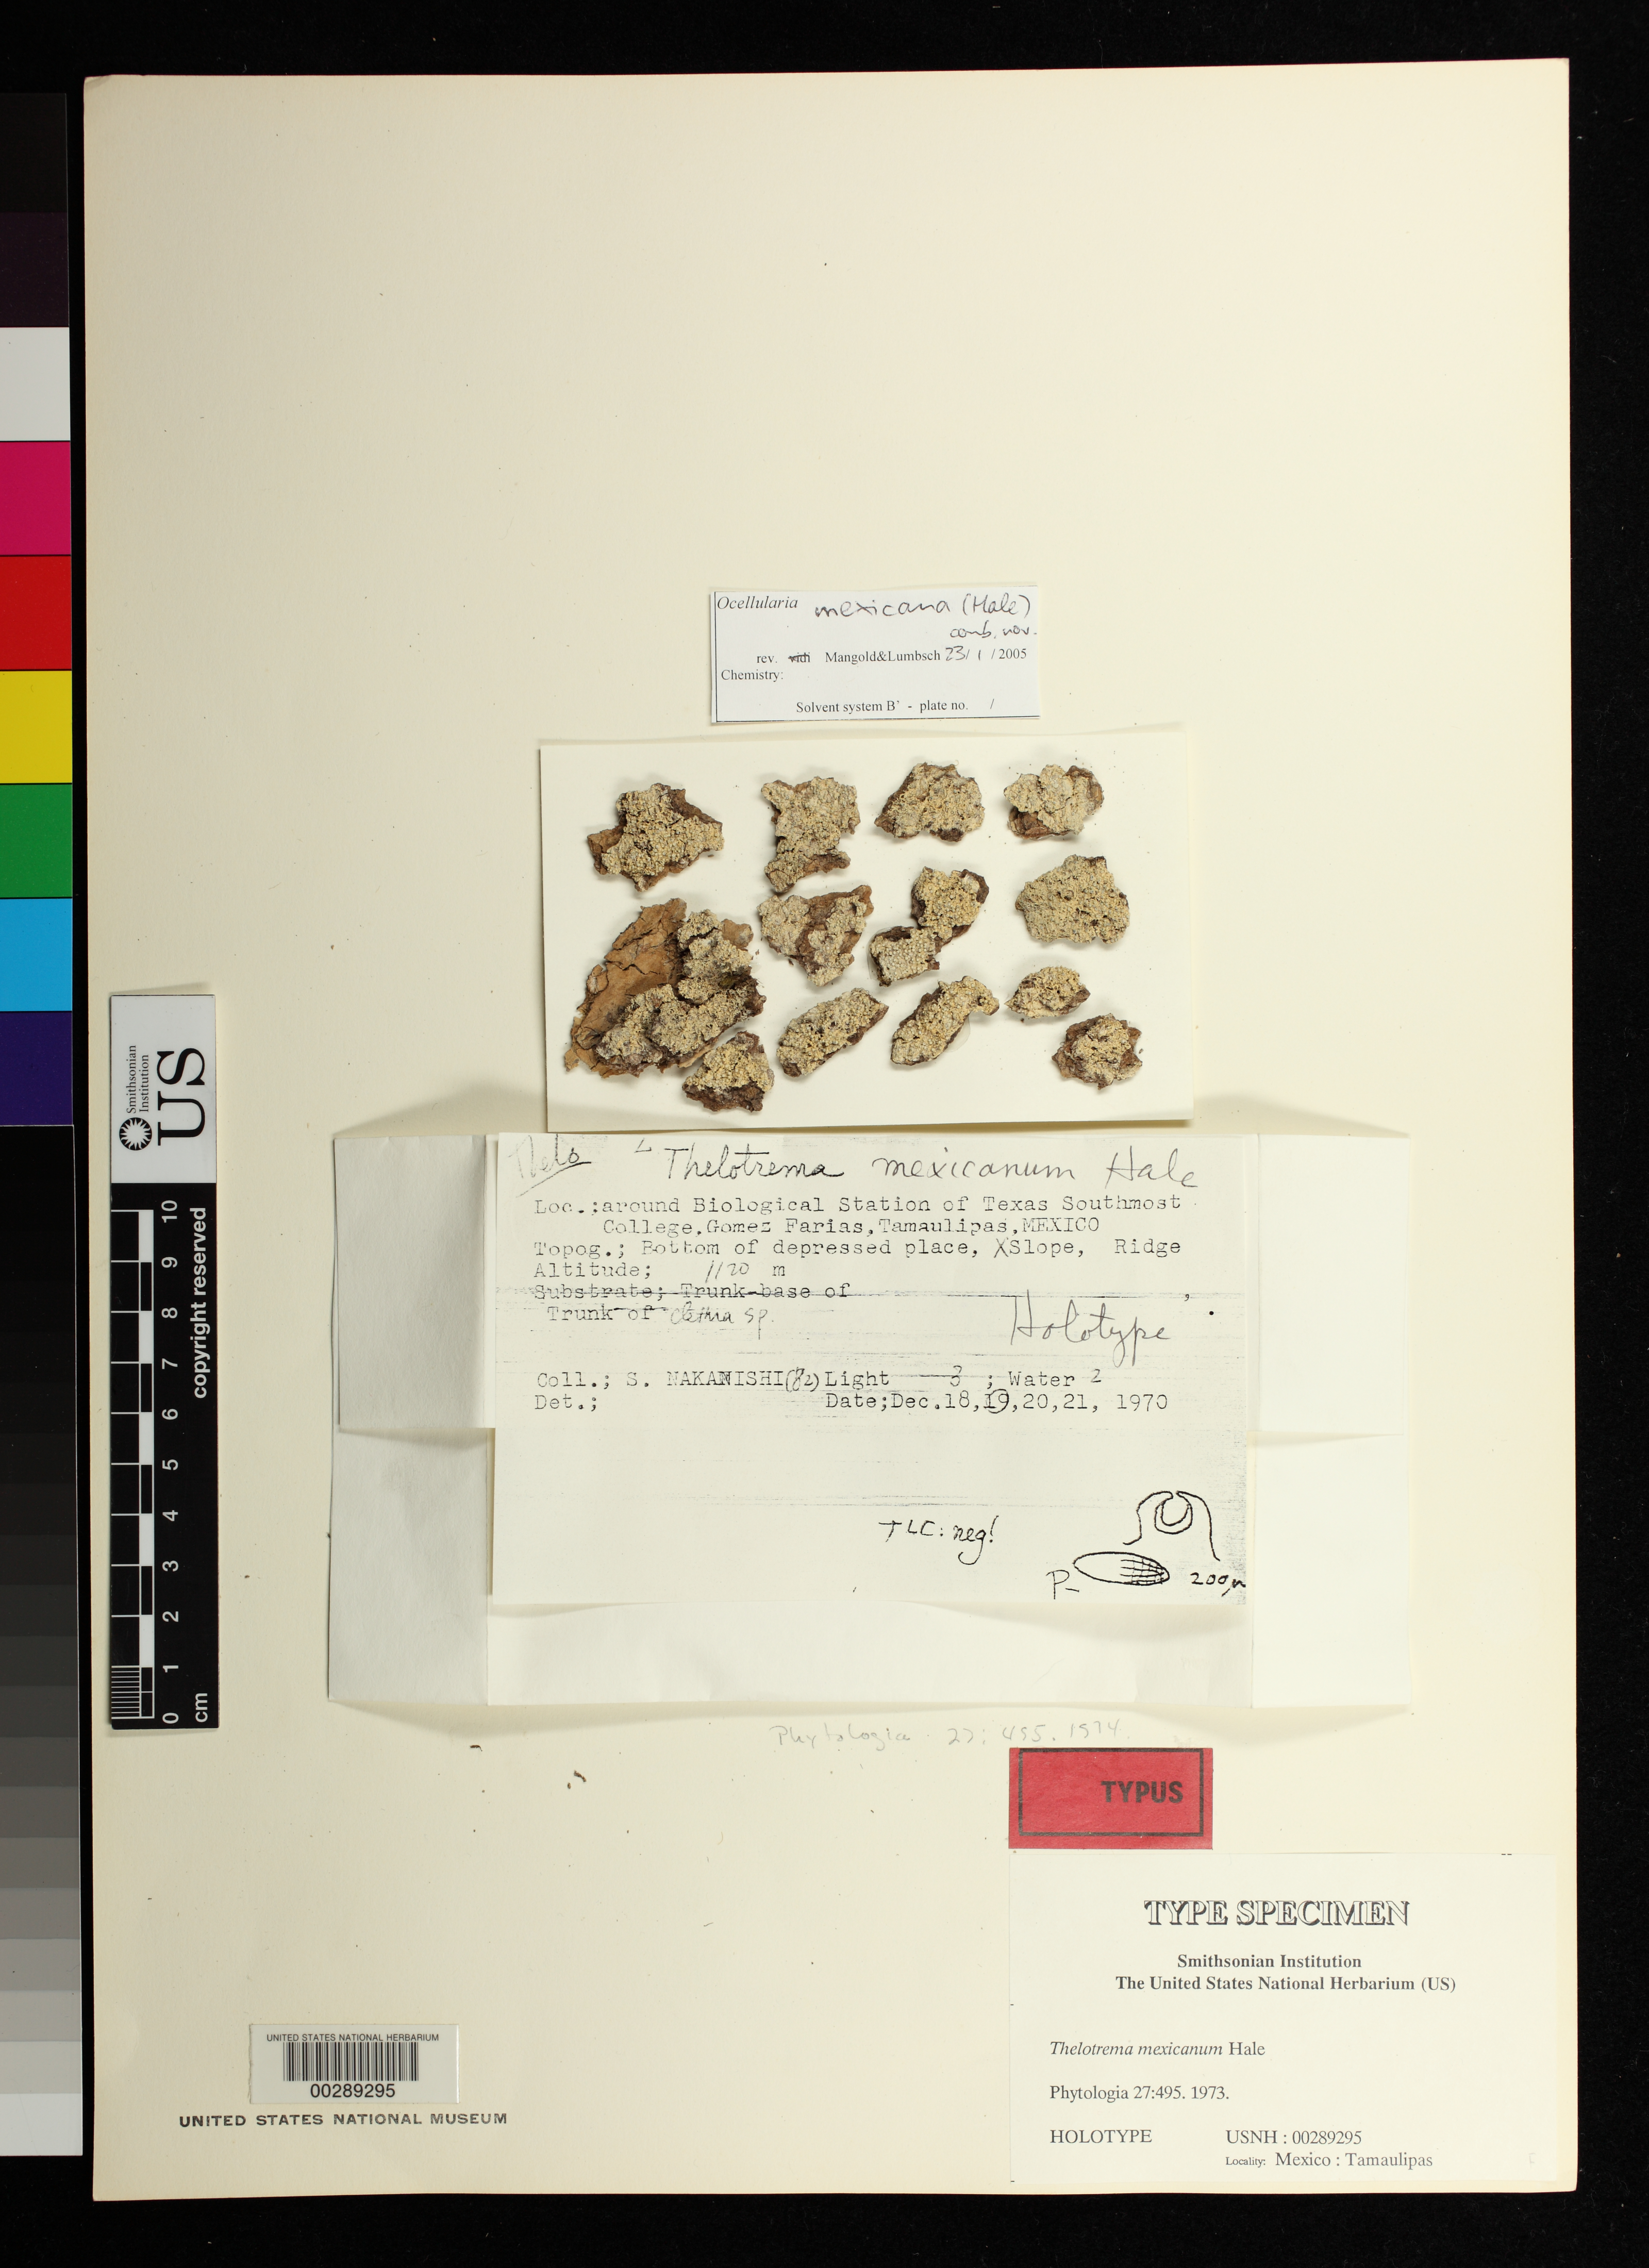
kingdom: Fungi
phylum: Ascomycota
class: Lecanoromycetes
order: Ostropales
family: Graphidaceae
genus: Thelotrema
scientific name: Thelotrema mexicanum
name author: Hale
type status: Holotype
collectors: S. Nakanishi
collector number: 82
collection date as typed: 19 Dec 1970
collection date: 1970-12-19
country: Mexico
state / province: Tamaulipas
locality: Gomes Farias.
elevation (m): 1120